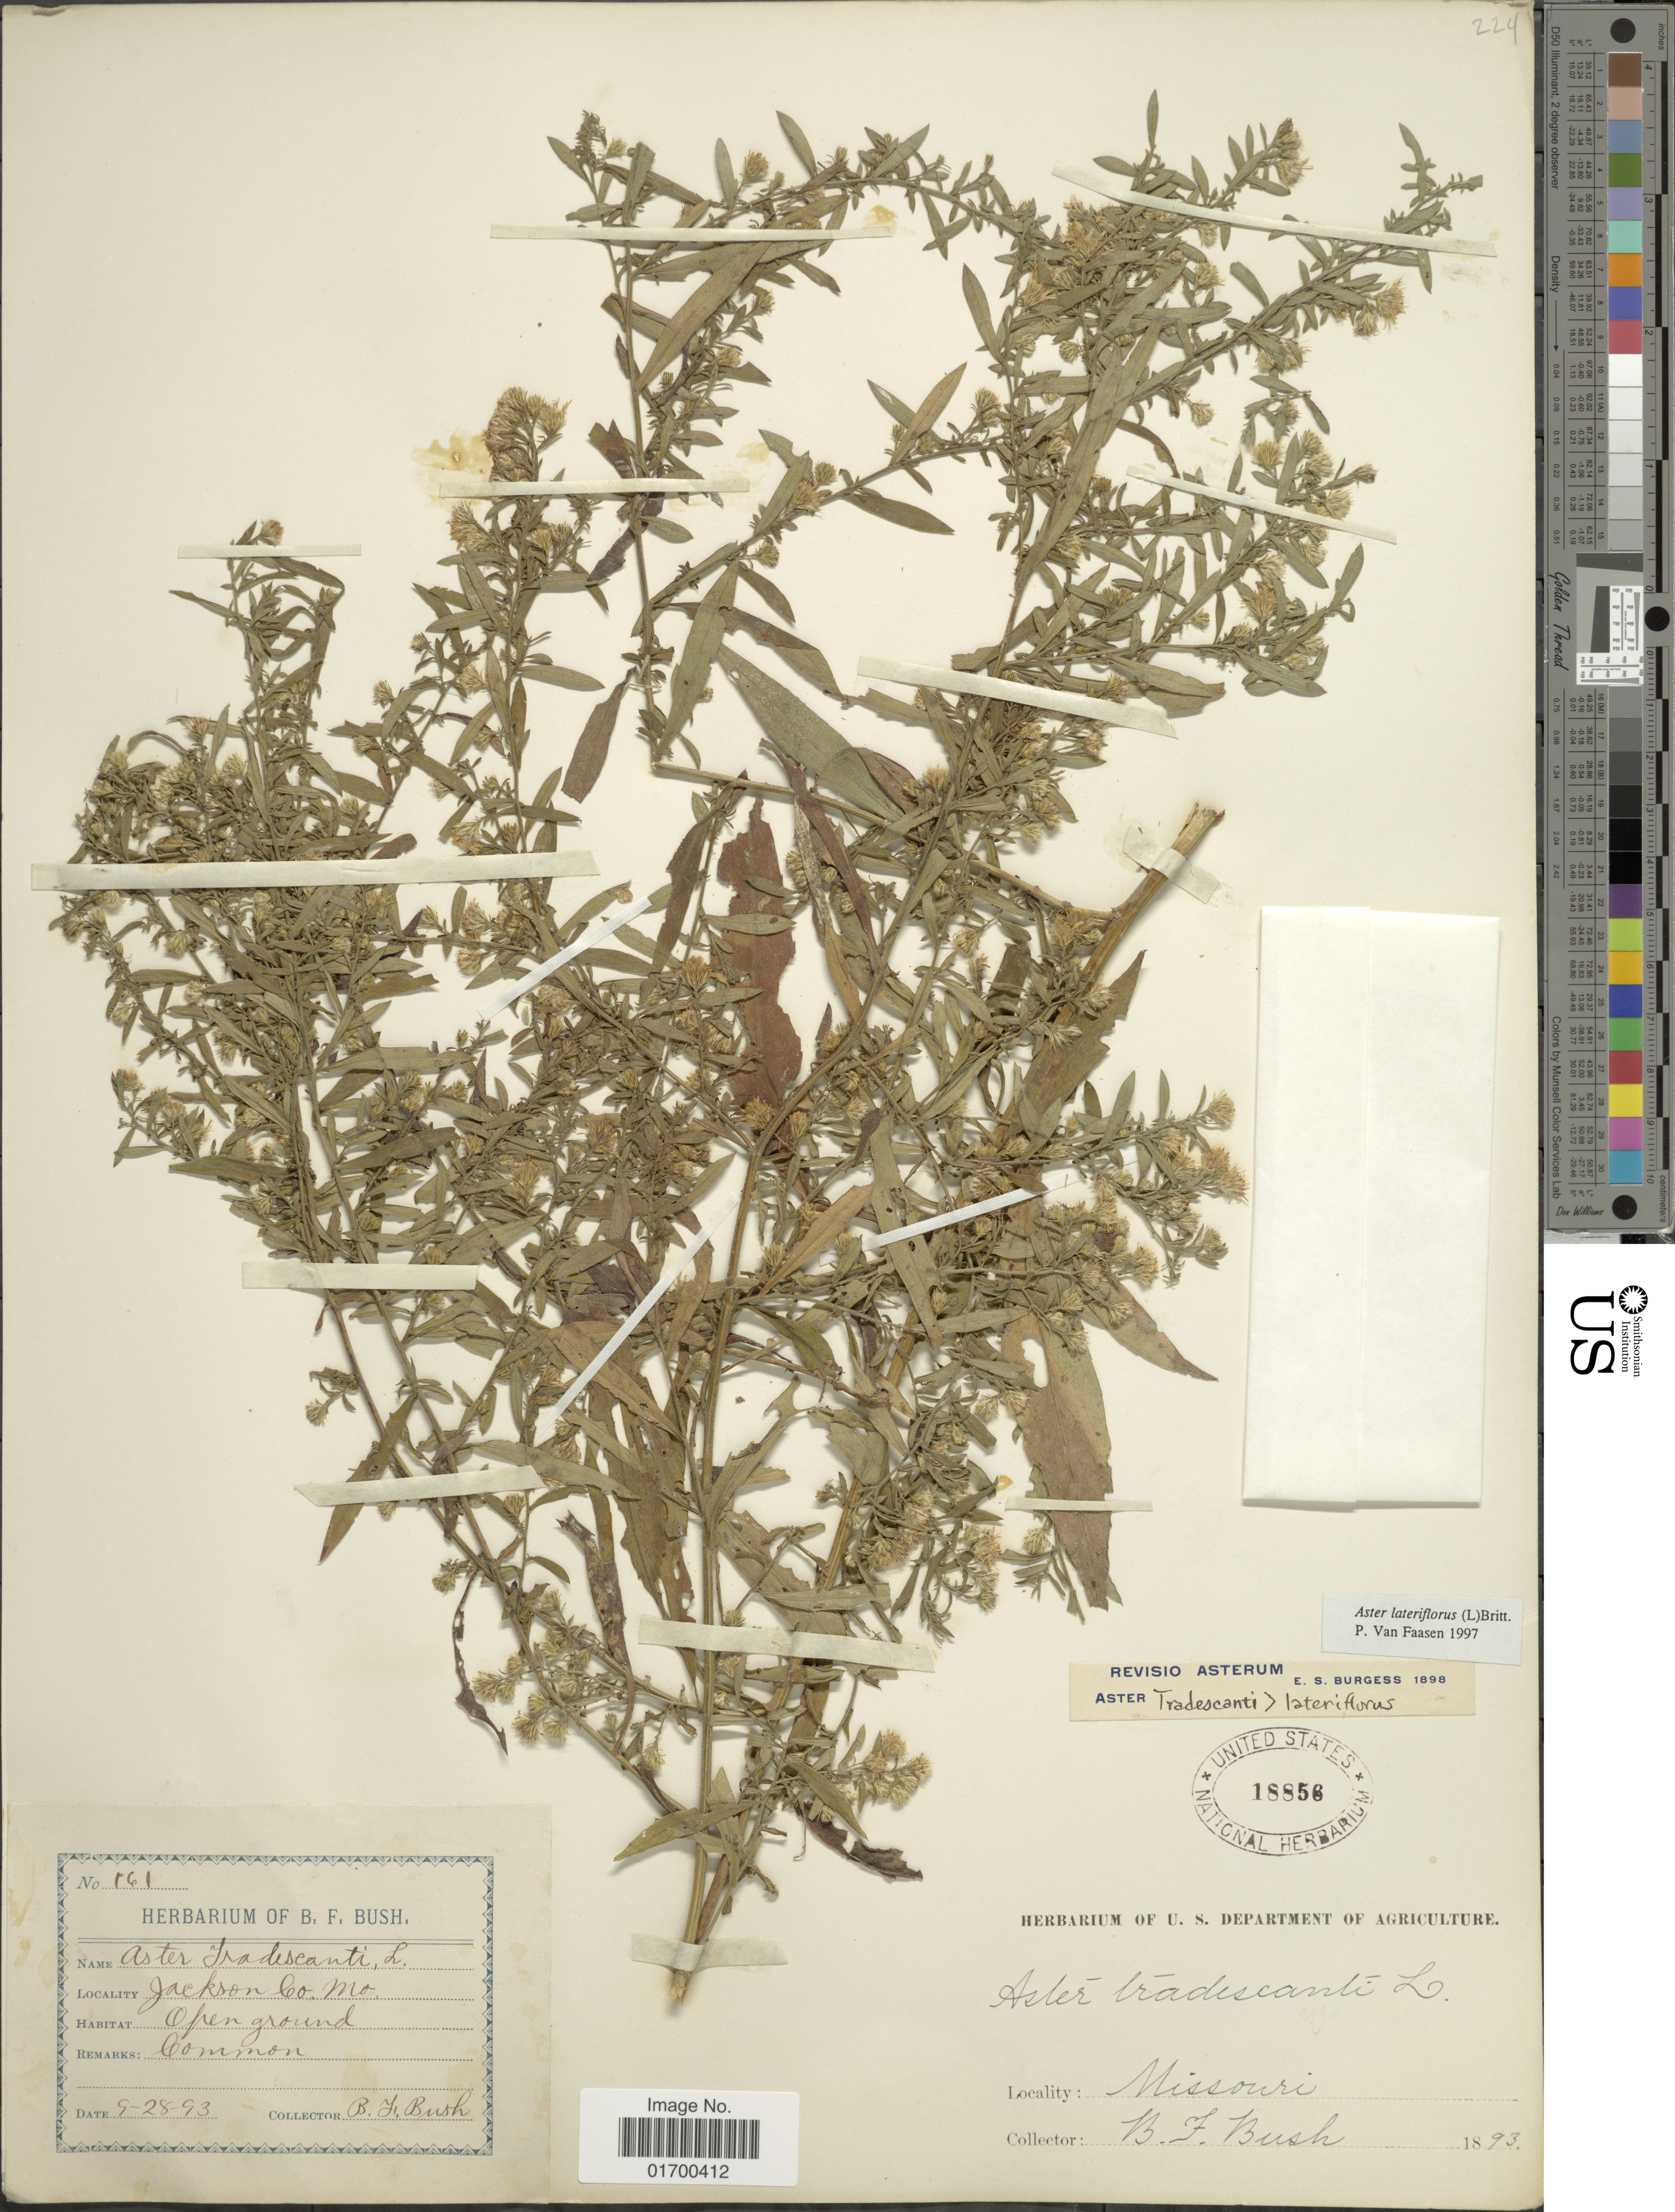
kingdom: Plantae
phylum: Tracheophyta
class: Magnoliopsida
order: Asterales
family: Asteraceae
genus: Symphyotrichum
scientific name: Symphyotrichum lateriflorum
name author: (L.) Á. Löve & D. Löve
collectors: B. F. Bush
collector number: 161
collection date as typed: Transcribed d/m/y: 28/9/93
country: United States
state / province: Missouri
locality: Jackson Co., Mo.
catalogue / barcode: US 18856